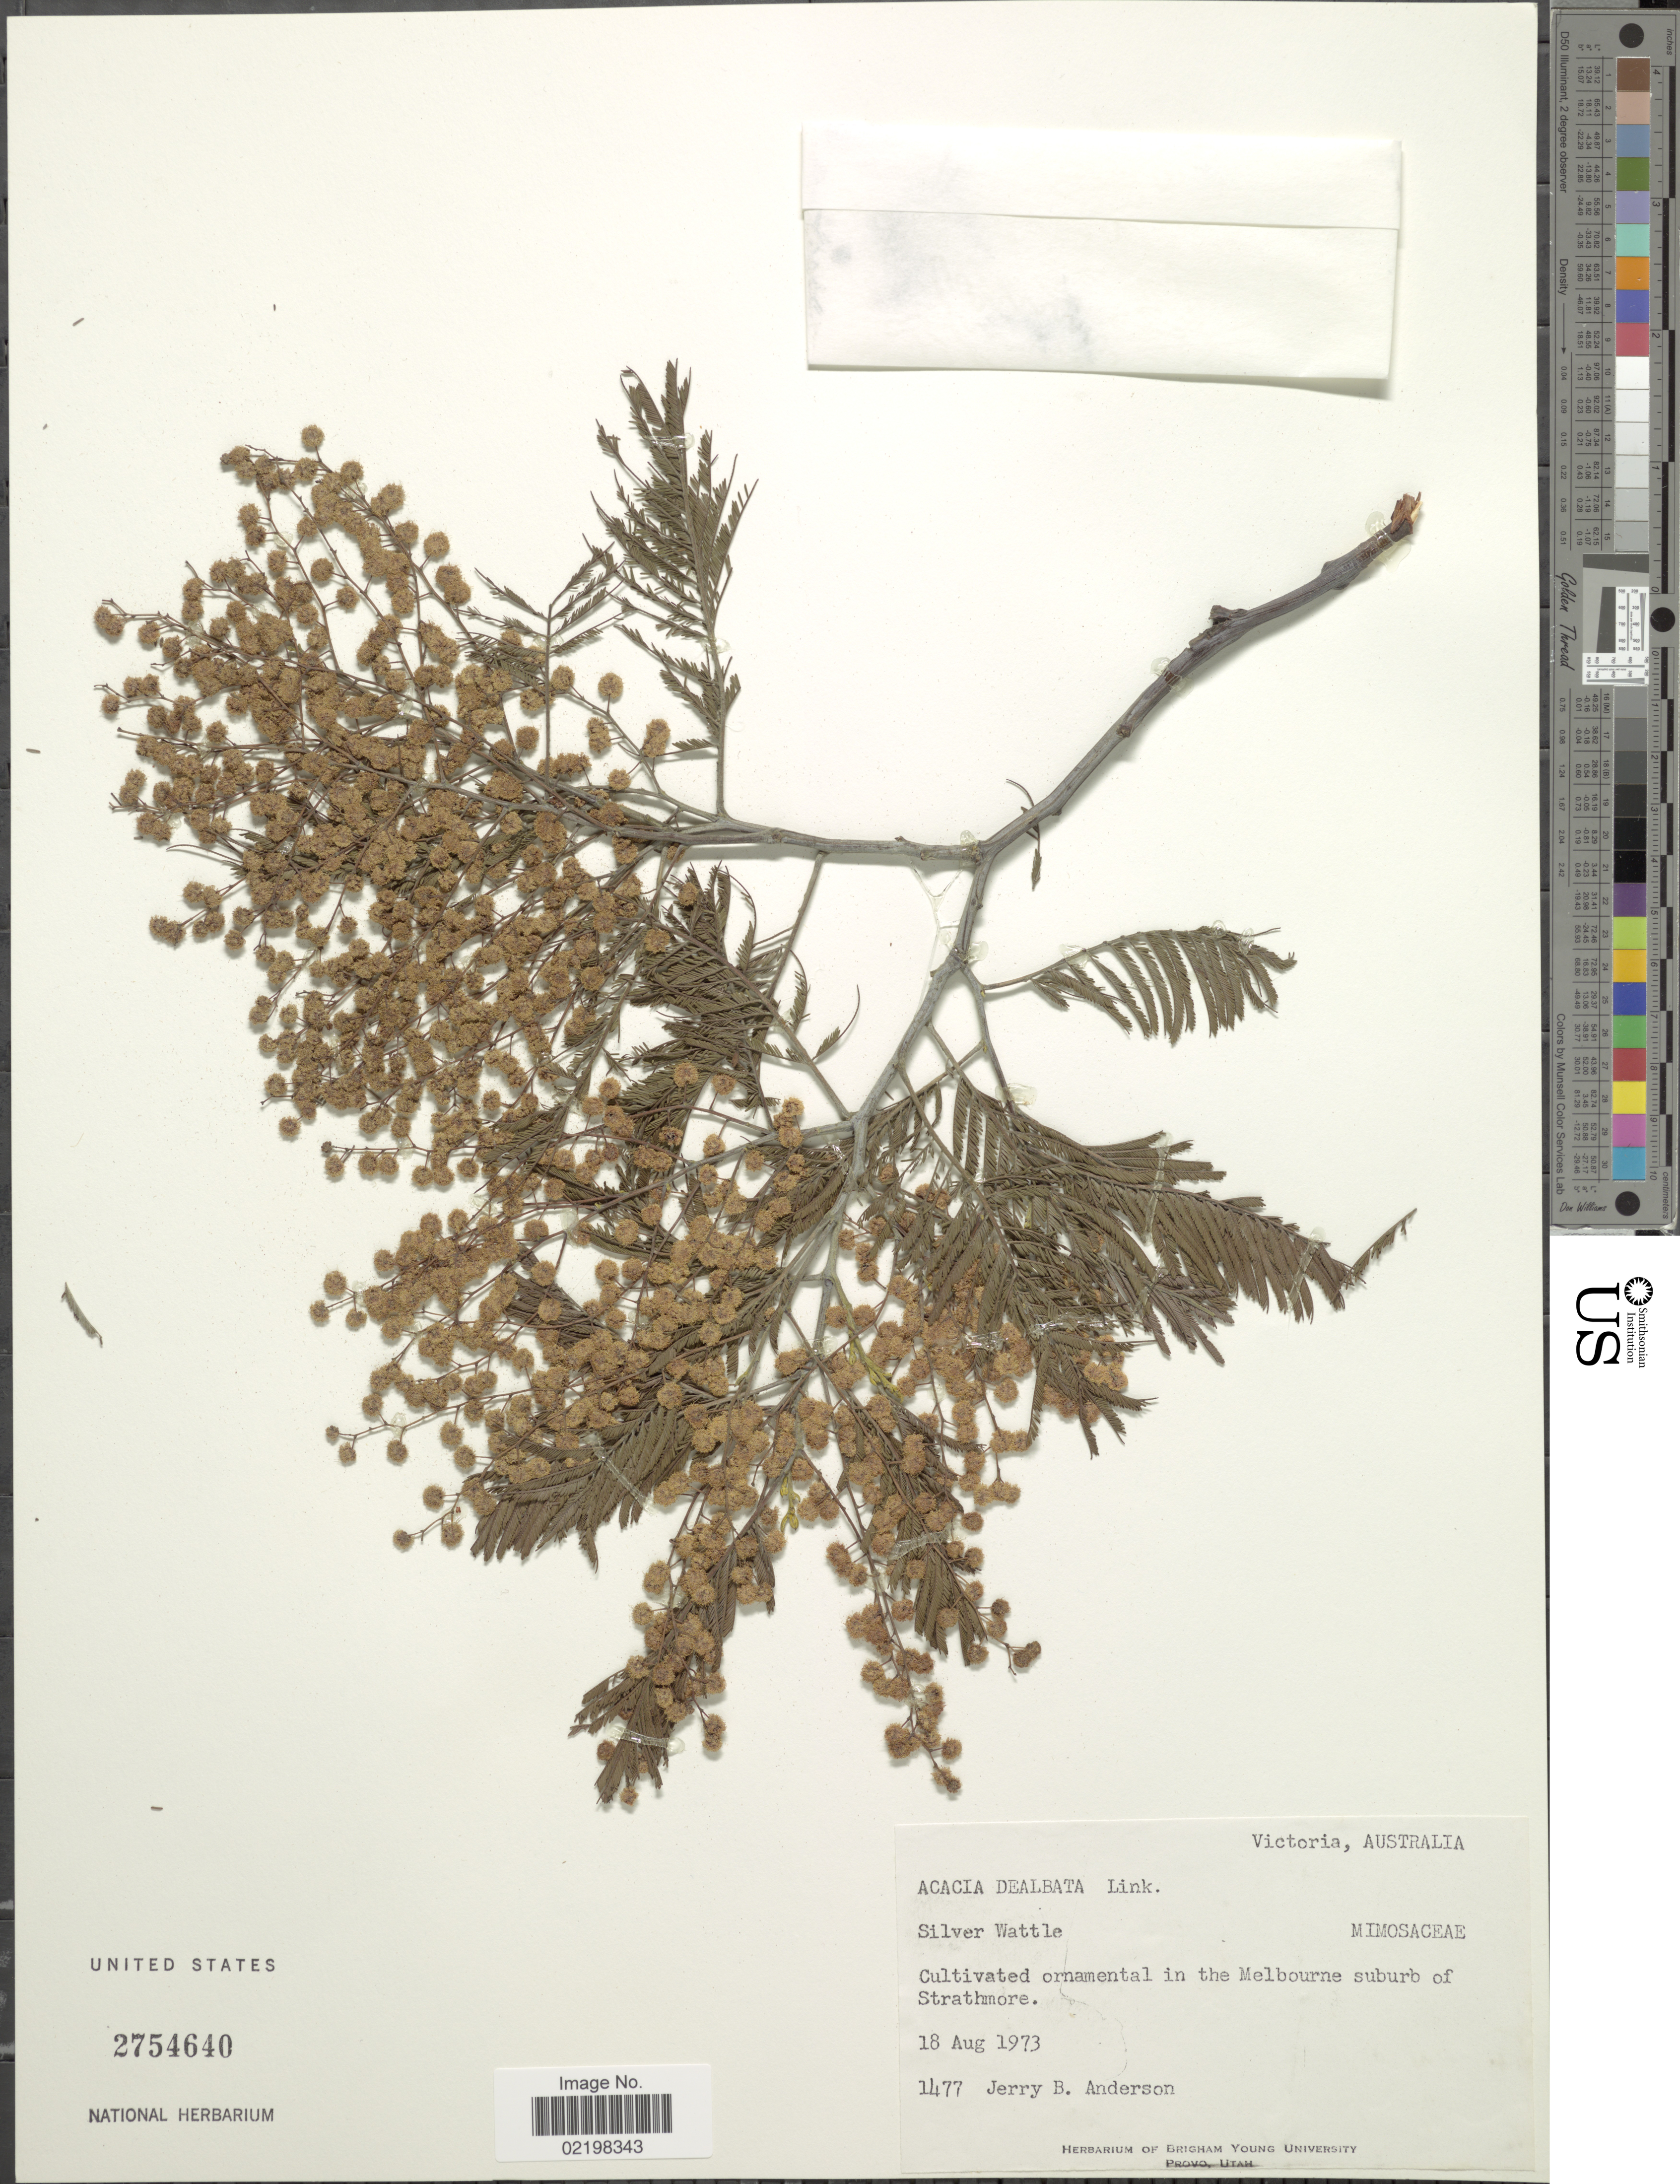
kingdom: Plantae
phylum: Tracheophyta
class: Magnoliopsida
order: Fabales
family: Fabaceae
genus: Acacia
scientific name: Acacia decurrens var. dealbata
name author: (Link) Maiden ex F. Muell.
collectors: J. B. Anderson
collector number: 1477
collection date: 1973-08-18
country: Australia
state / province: Victoria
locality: Victoria, Silver Wattle.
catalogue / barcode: US 2754640